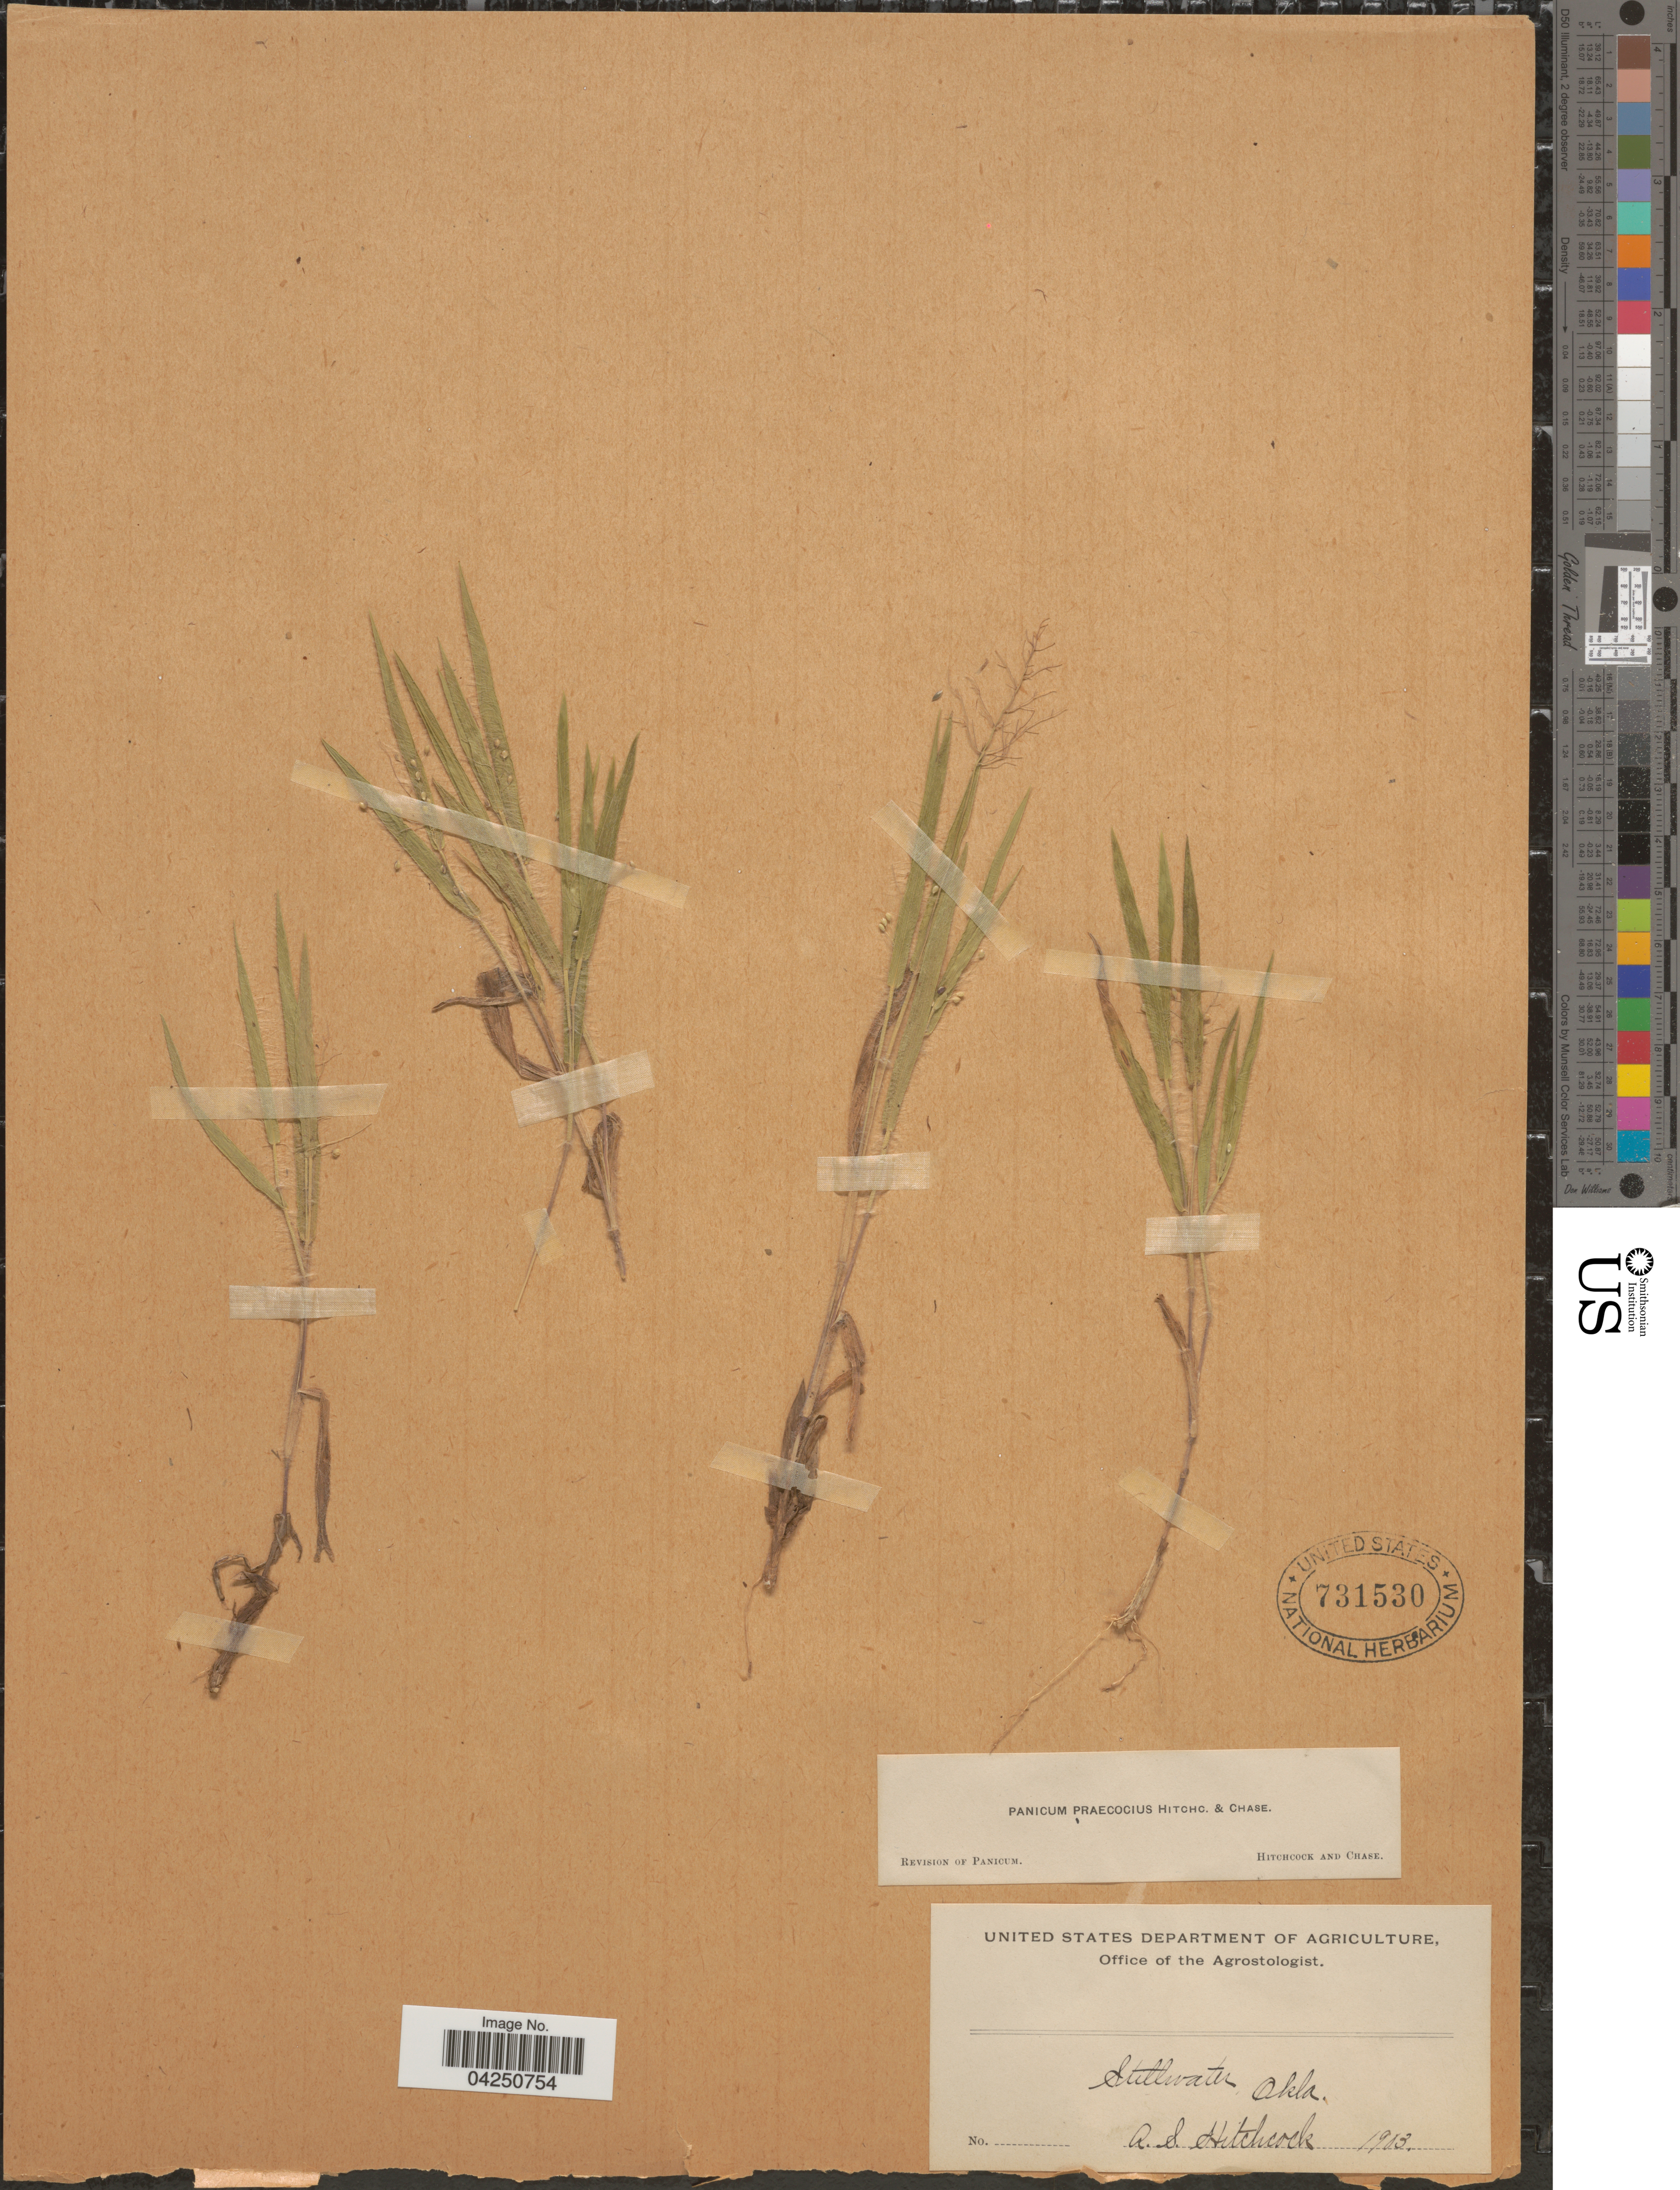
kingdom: Plantae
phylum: Tracheophyta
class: Liliopsida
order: Poales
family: Poaceae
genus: Dichanthelium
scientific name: Dichanthelium acuminatum var. acuminatum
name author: (Sw.) Gould & C.A. Clark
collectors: A. S. Hitchcock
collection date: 1903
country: United States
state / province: Oklahoma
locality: Stillwater.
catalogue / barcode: US 731530